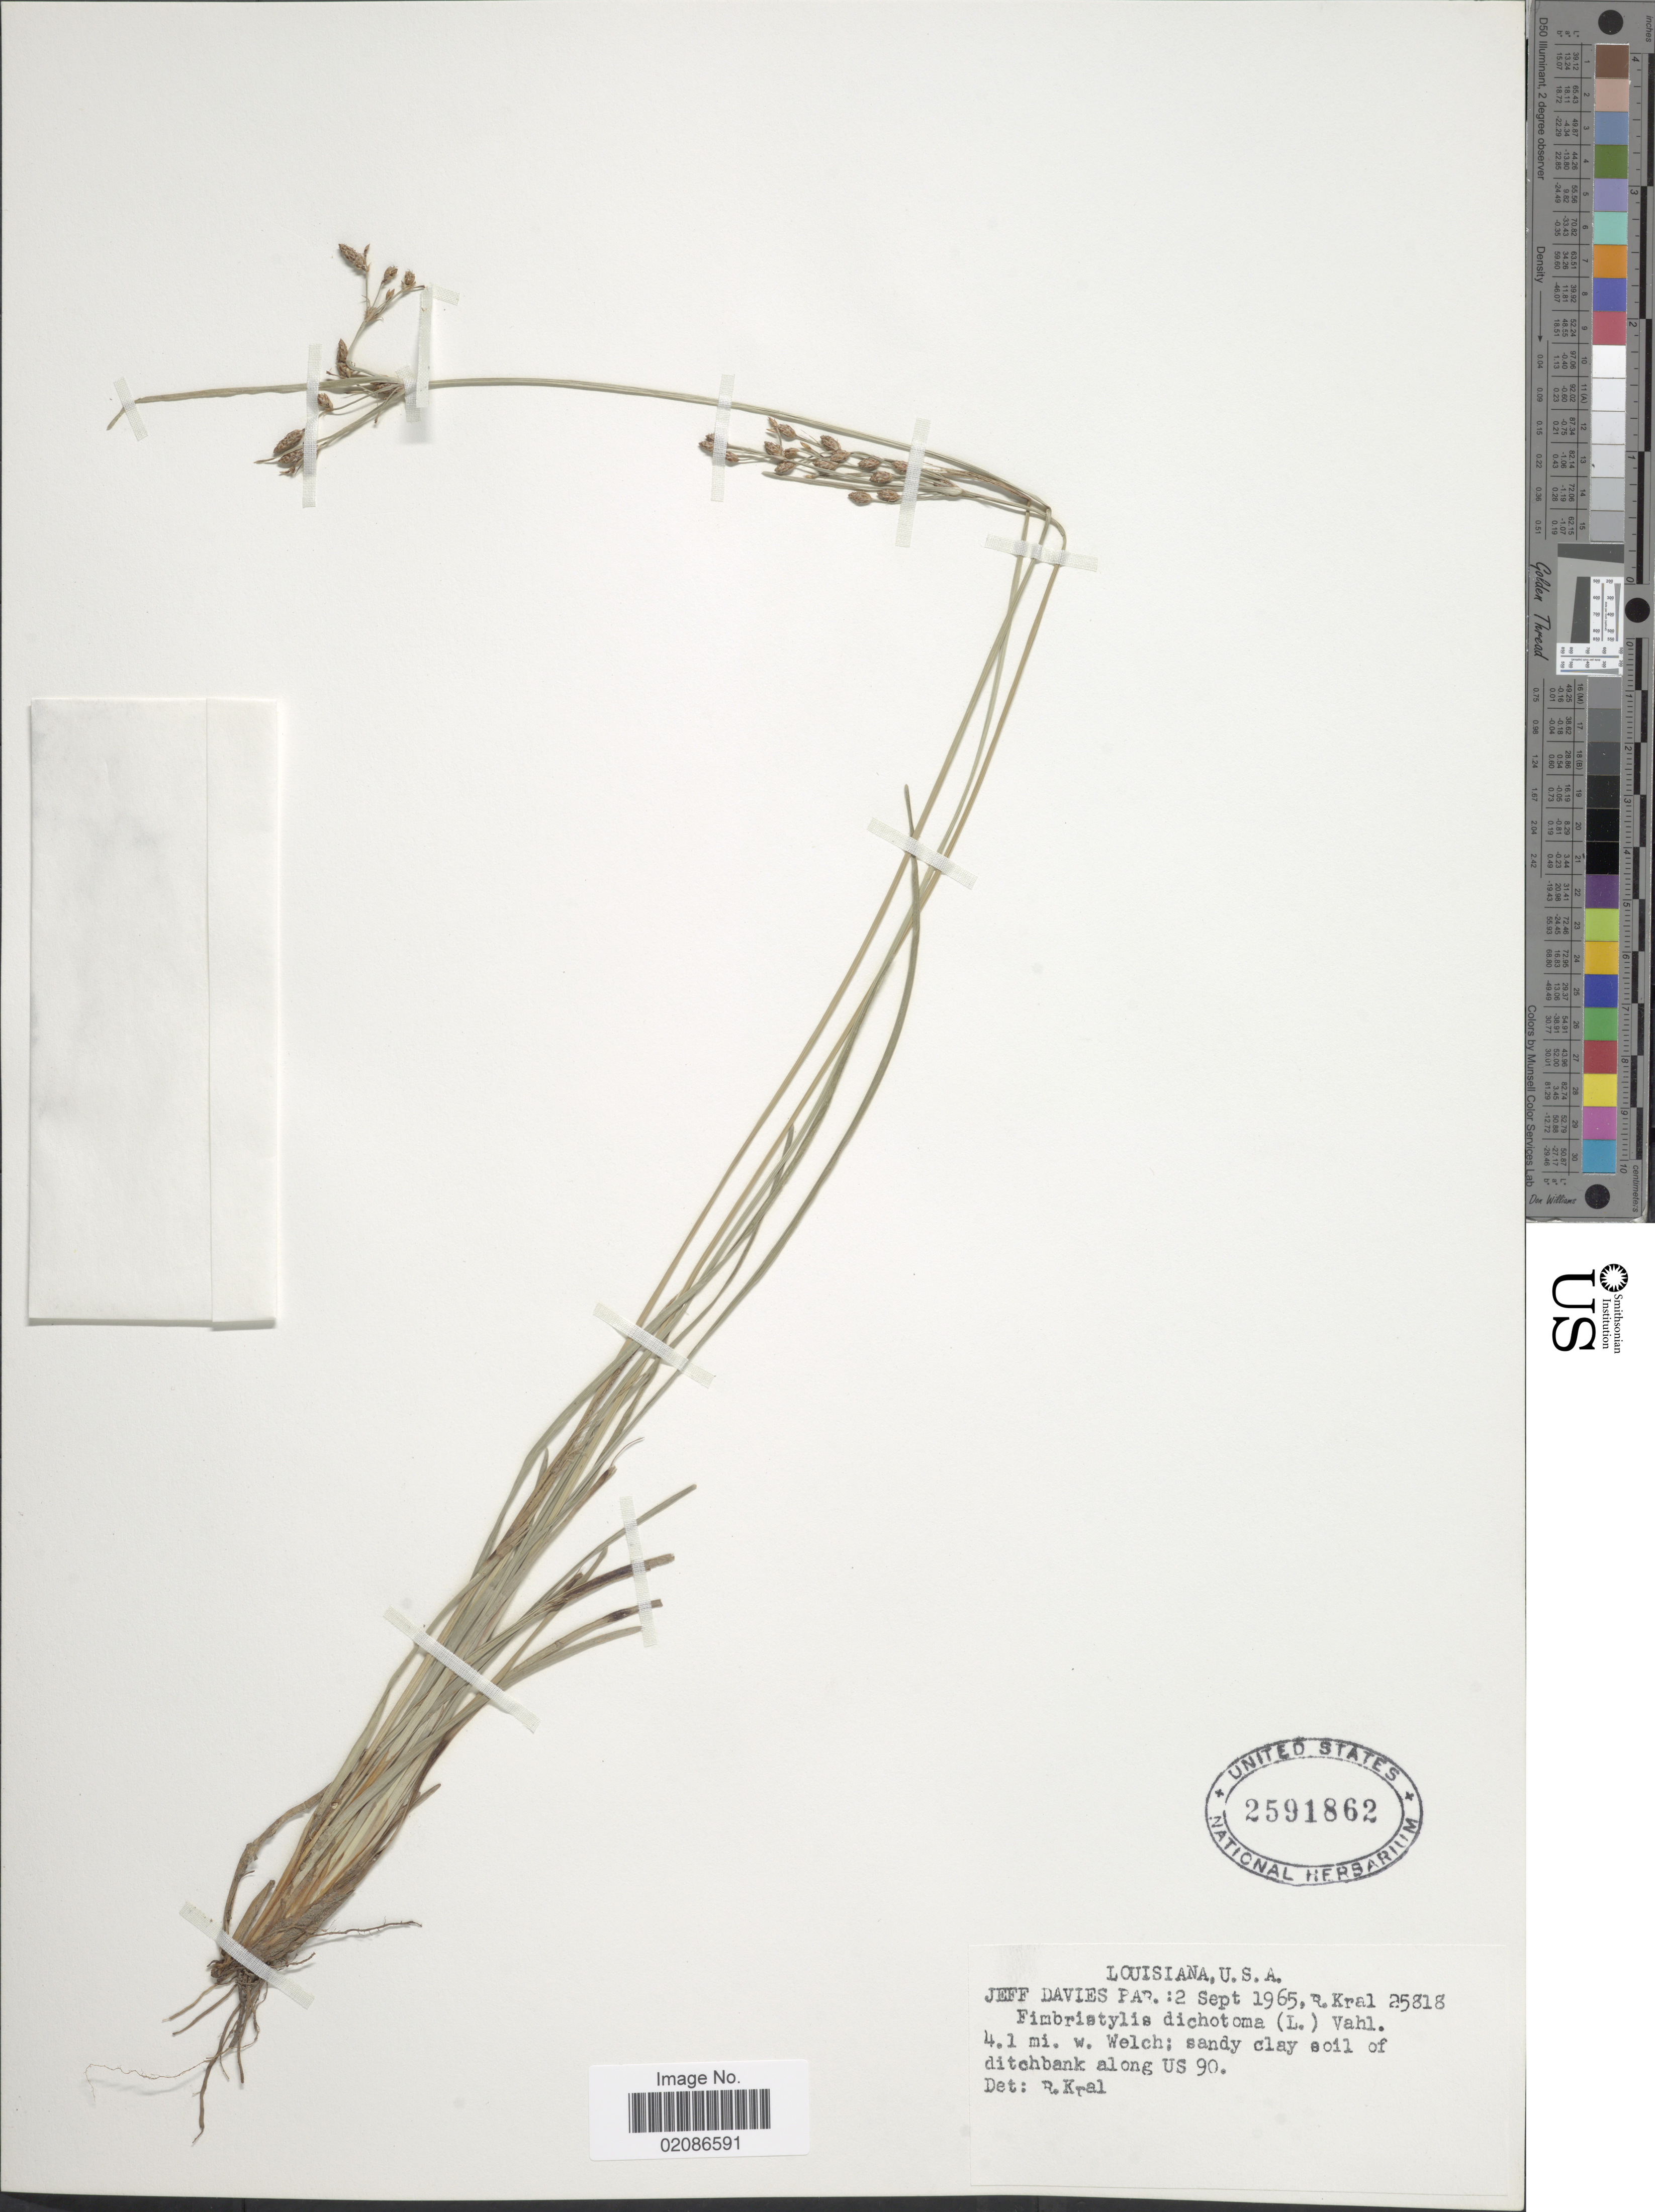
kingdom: Plantae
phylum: Tracheophyta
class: Liliopsida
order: Poales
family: Cyperaceae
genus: Fimbristylis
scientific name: Fimbristylis dichotoma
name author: (L.) Vahl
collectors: R. Kral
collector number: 25818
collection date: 1965-09-02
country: United States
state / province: Louisiana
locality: Jeff Davies Par; 4.1 mi w Welch; sandy clay soil of dicthbank along US 90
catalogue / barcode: US 2591862